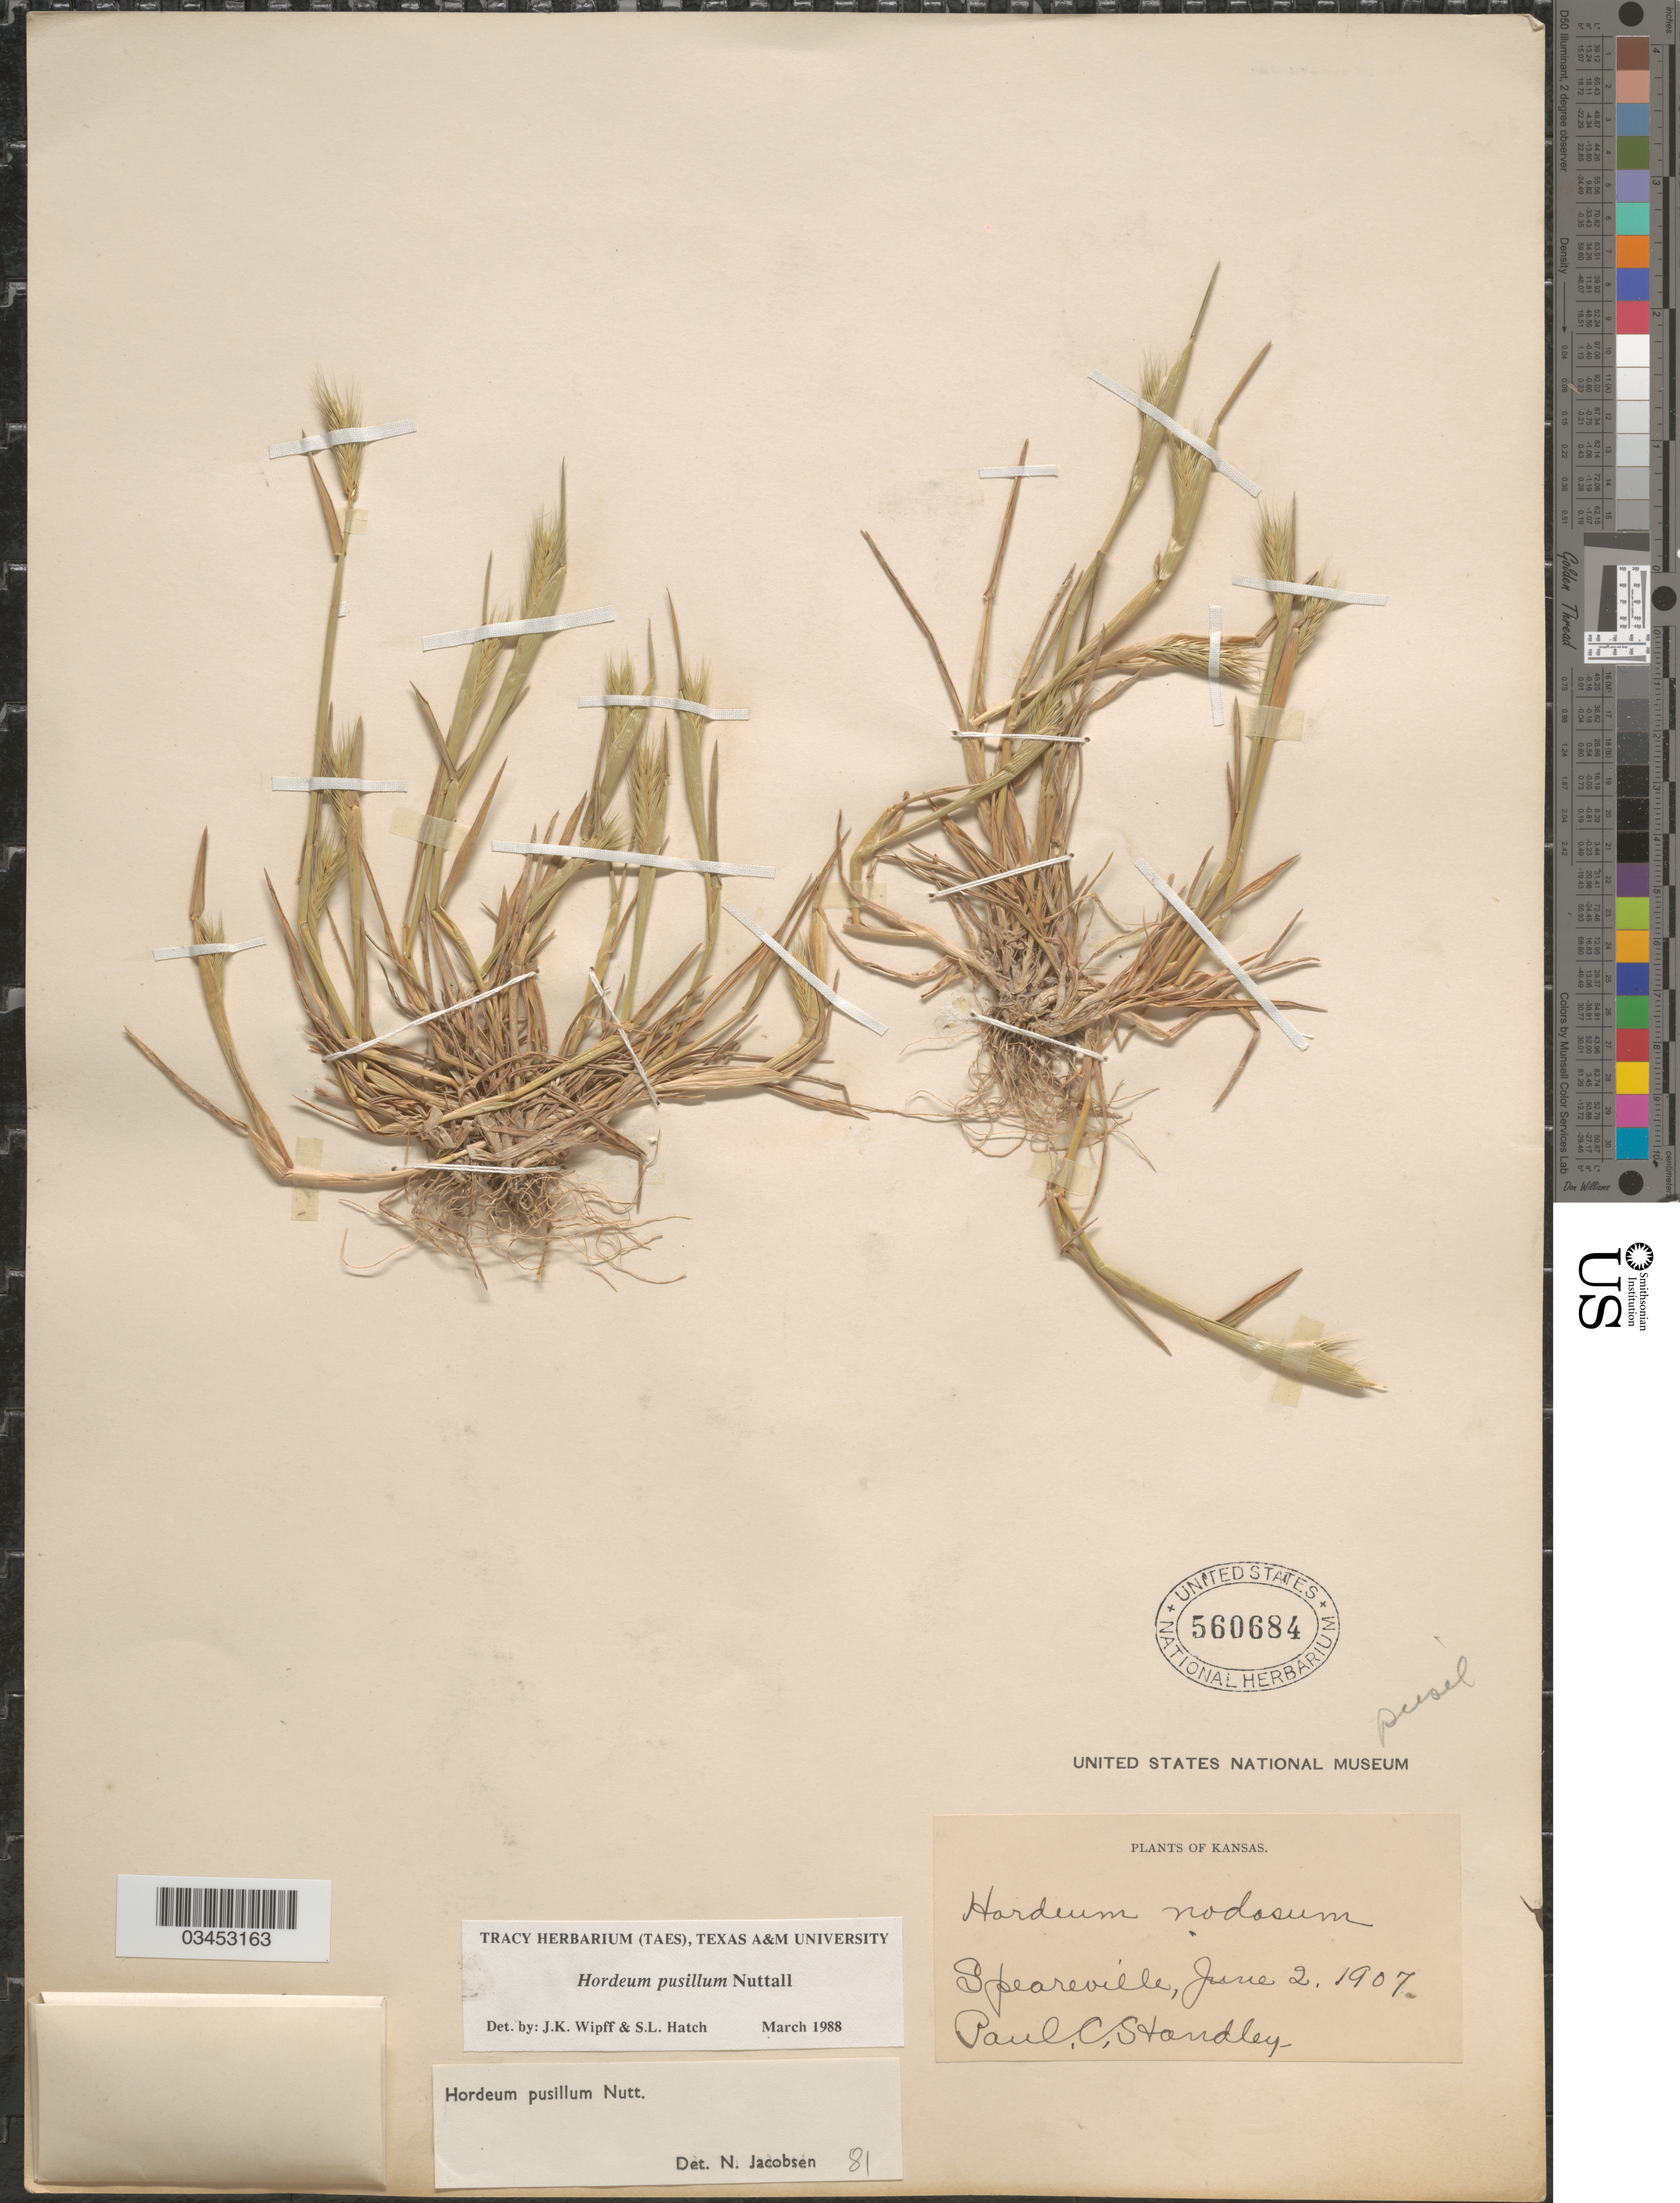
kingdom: Plantae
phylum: Tracheophyta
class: Liliopsida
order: Poales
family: Poaceae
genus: Hordeum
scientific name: Hordeum pusillum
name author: Nutt.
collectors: P. C. Standley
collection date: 1907-06-02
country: United States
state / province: Kansas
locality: Speareville.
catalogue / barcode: US 560684